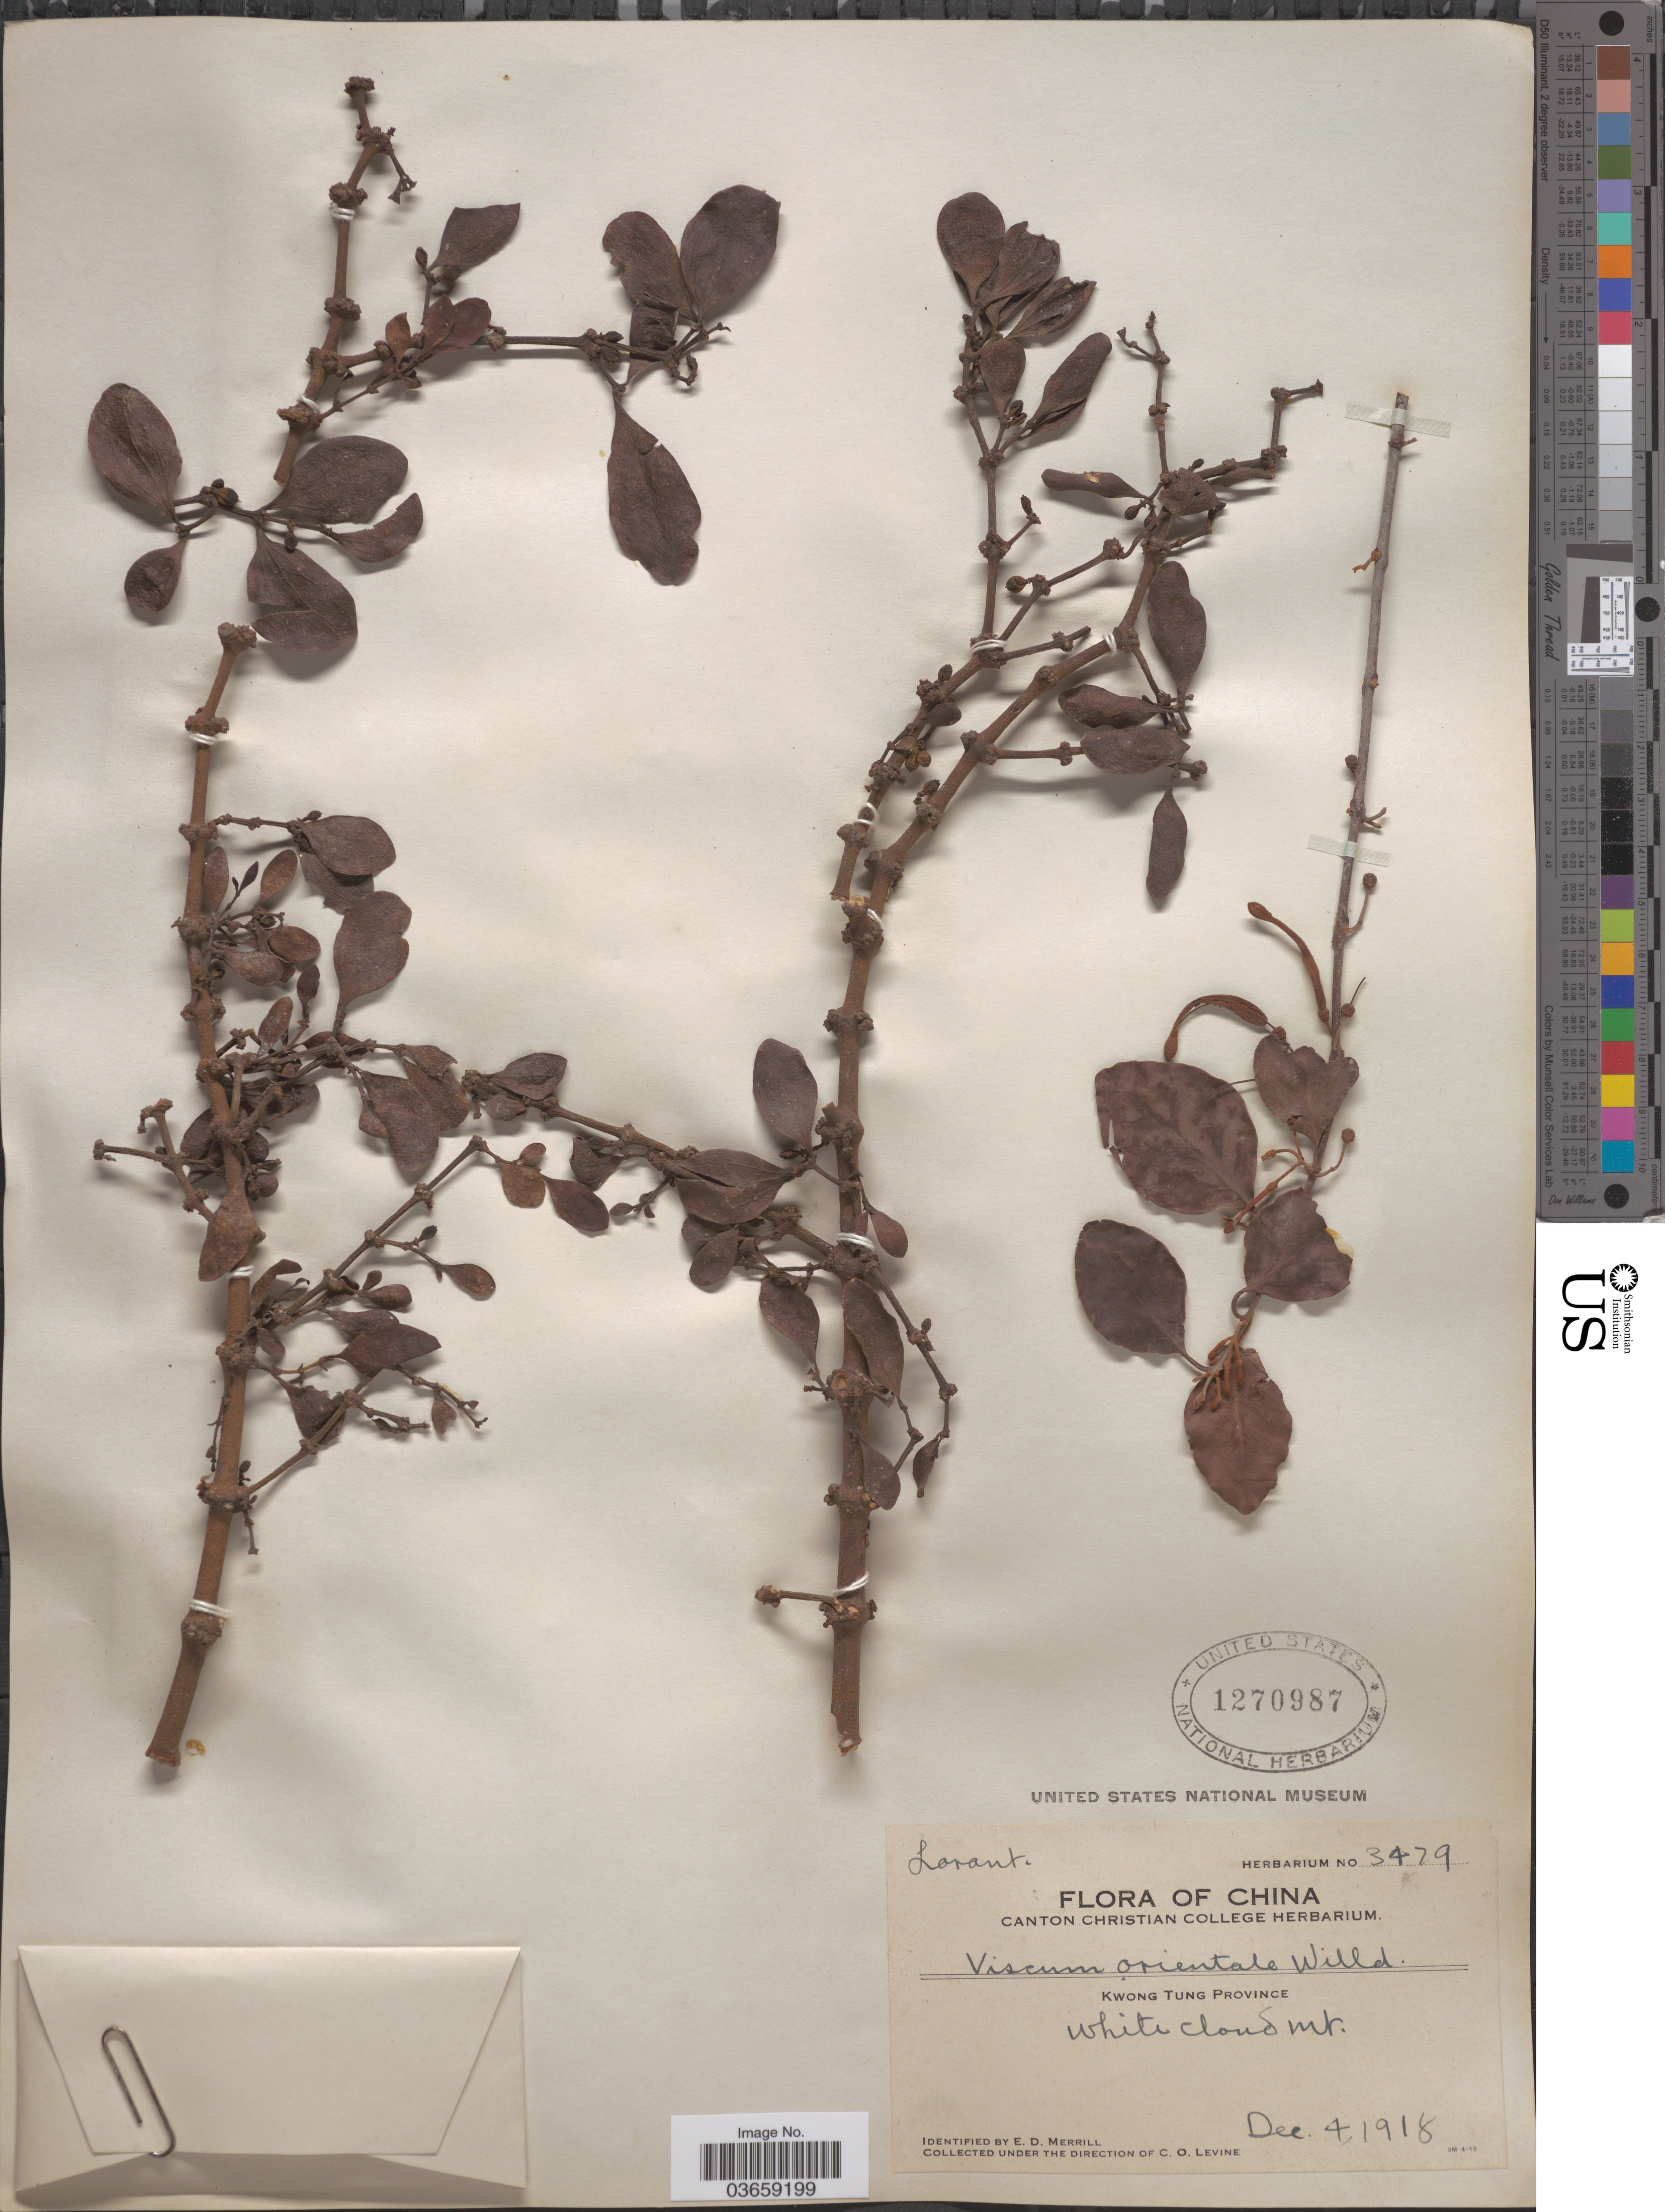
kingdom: Plantae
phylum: Tracheophyta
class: Magnoliopsida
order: Santalales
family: Viscaceae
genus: Viscum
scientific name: Viscum orientale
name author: DC.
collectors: C. O. Levine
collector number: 3479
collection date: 1918-12-04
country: China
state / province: Guangdong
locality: Kwong Tung Province. White Cloud Mt.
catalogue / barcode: US 1270987